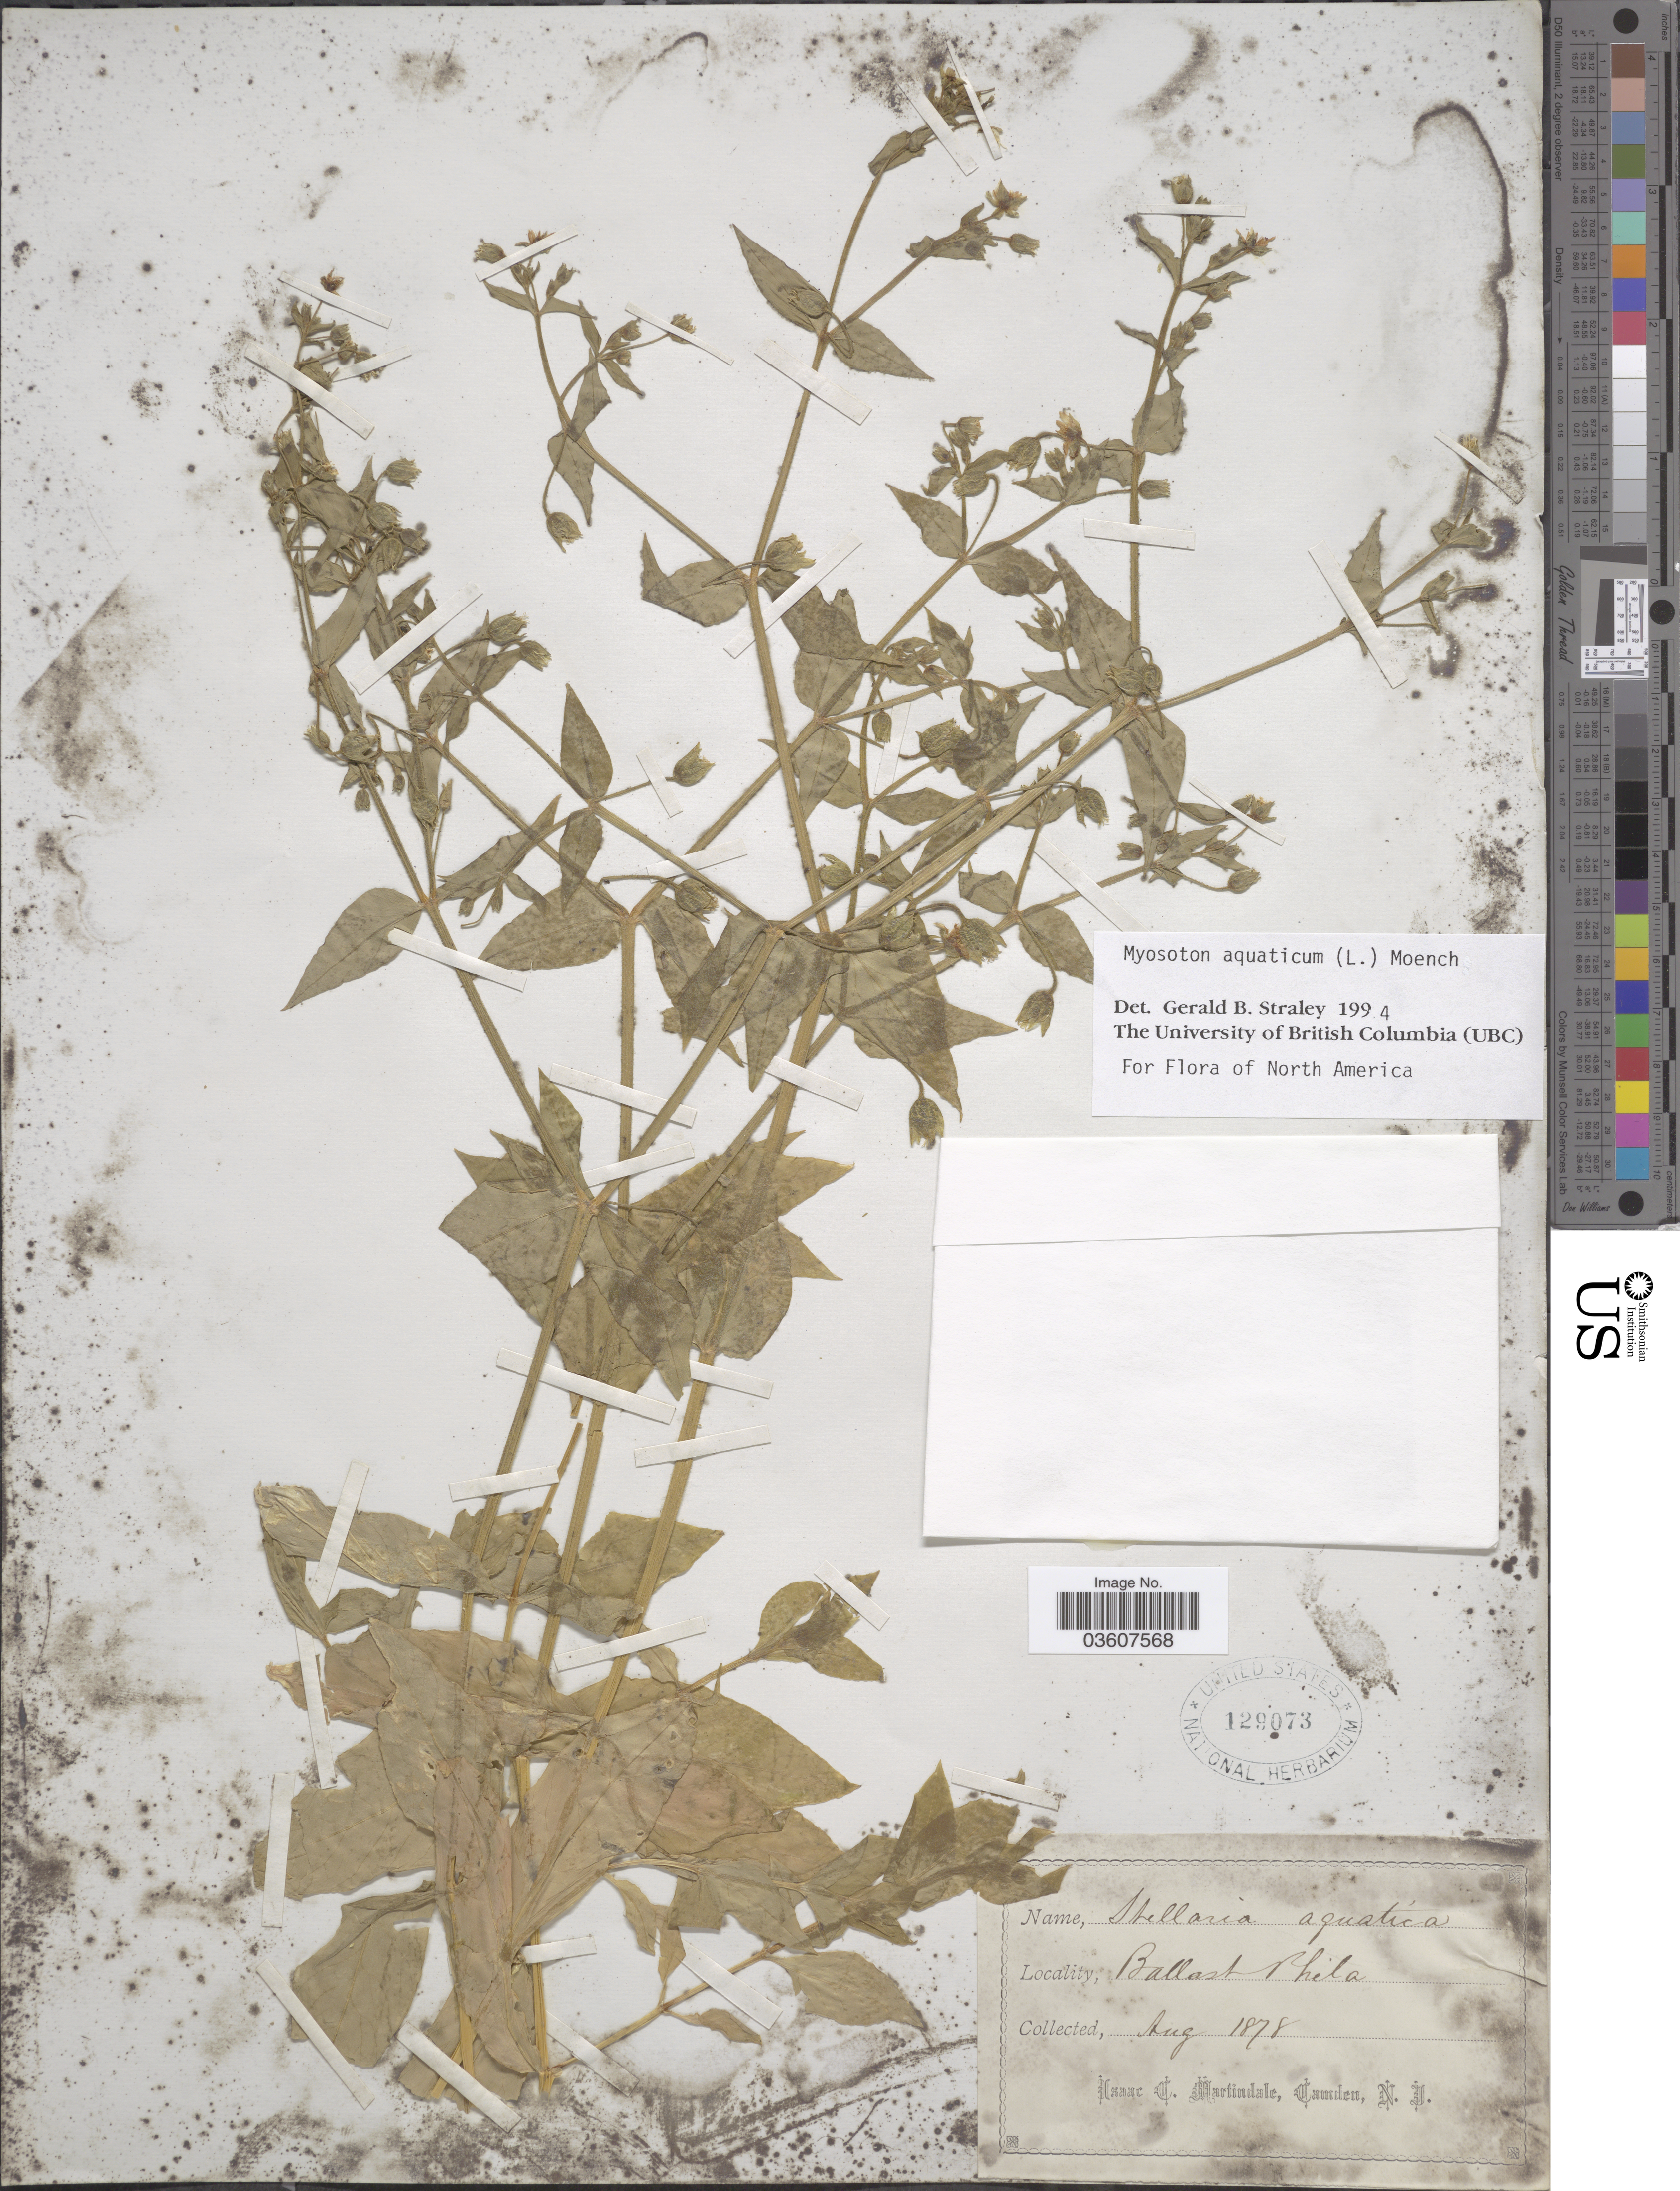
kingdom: Plantae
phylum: Tracheophyta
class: Magnoliopsida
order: Caryophyllales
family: Caryophyllaceae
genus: Stellaria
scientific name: Stellaria aquatica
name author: L.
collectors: I. C. Martindale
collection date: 1878-08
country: United States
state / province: New Jersey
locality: Ballast Phila.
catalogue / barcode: US 129073